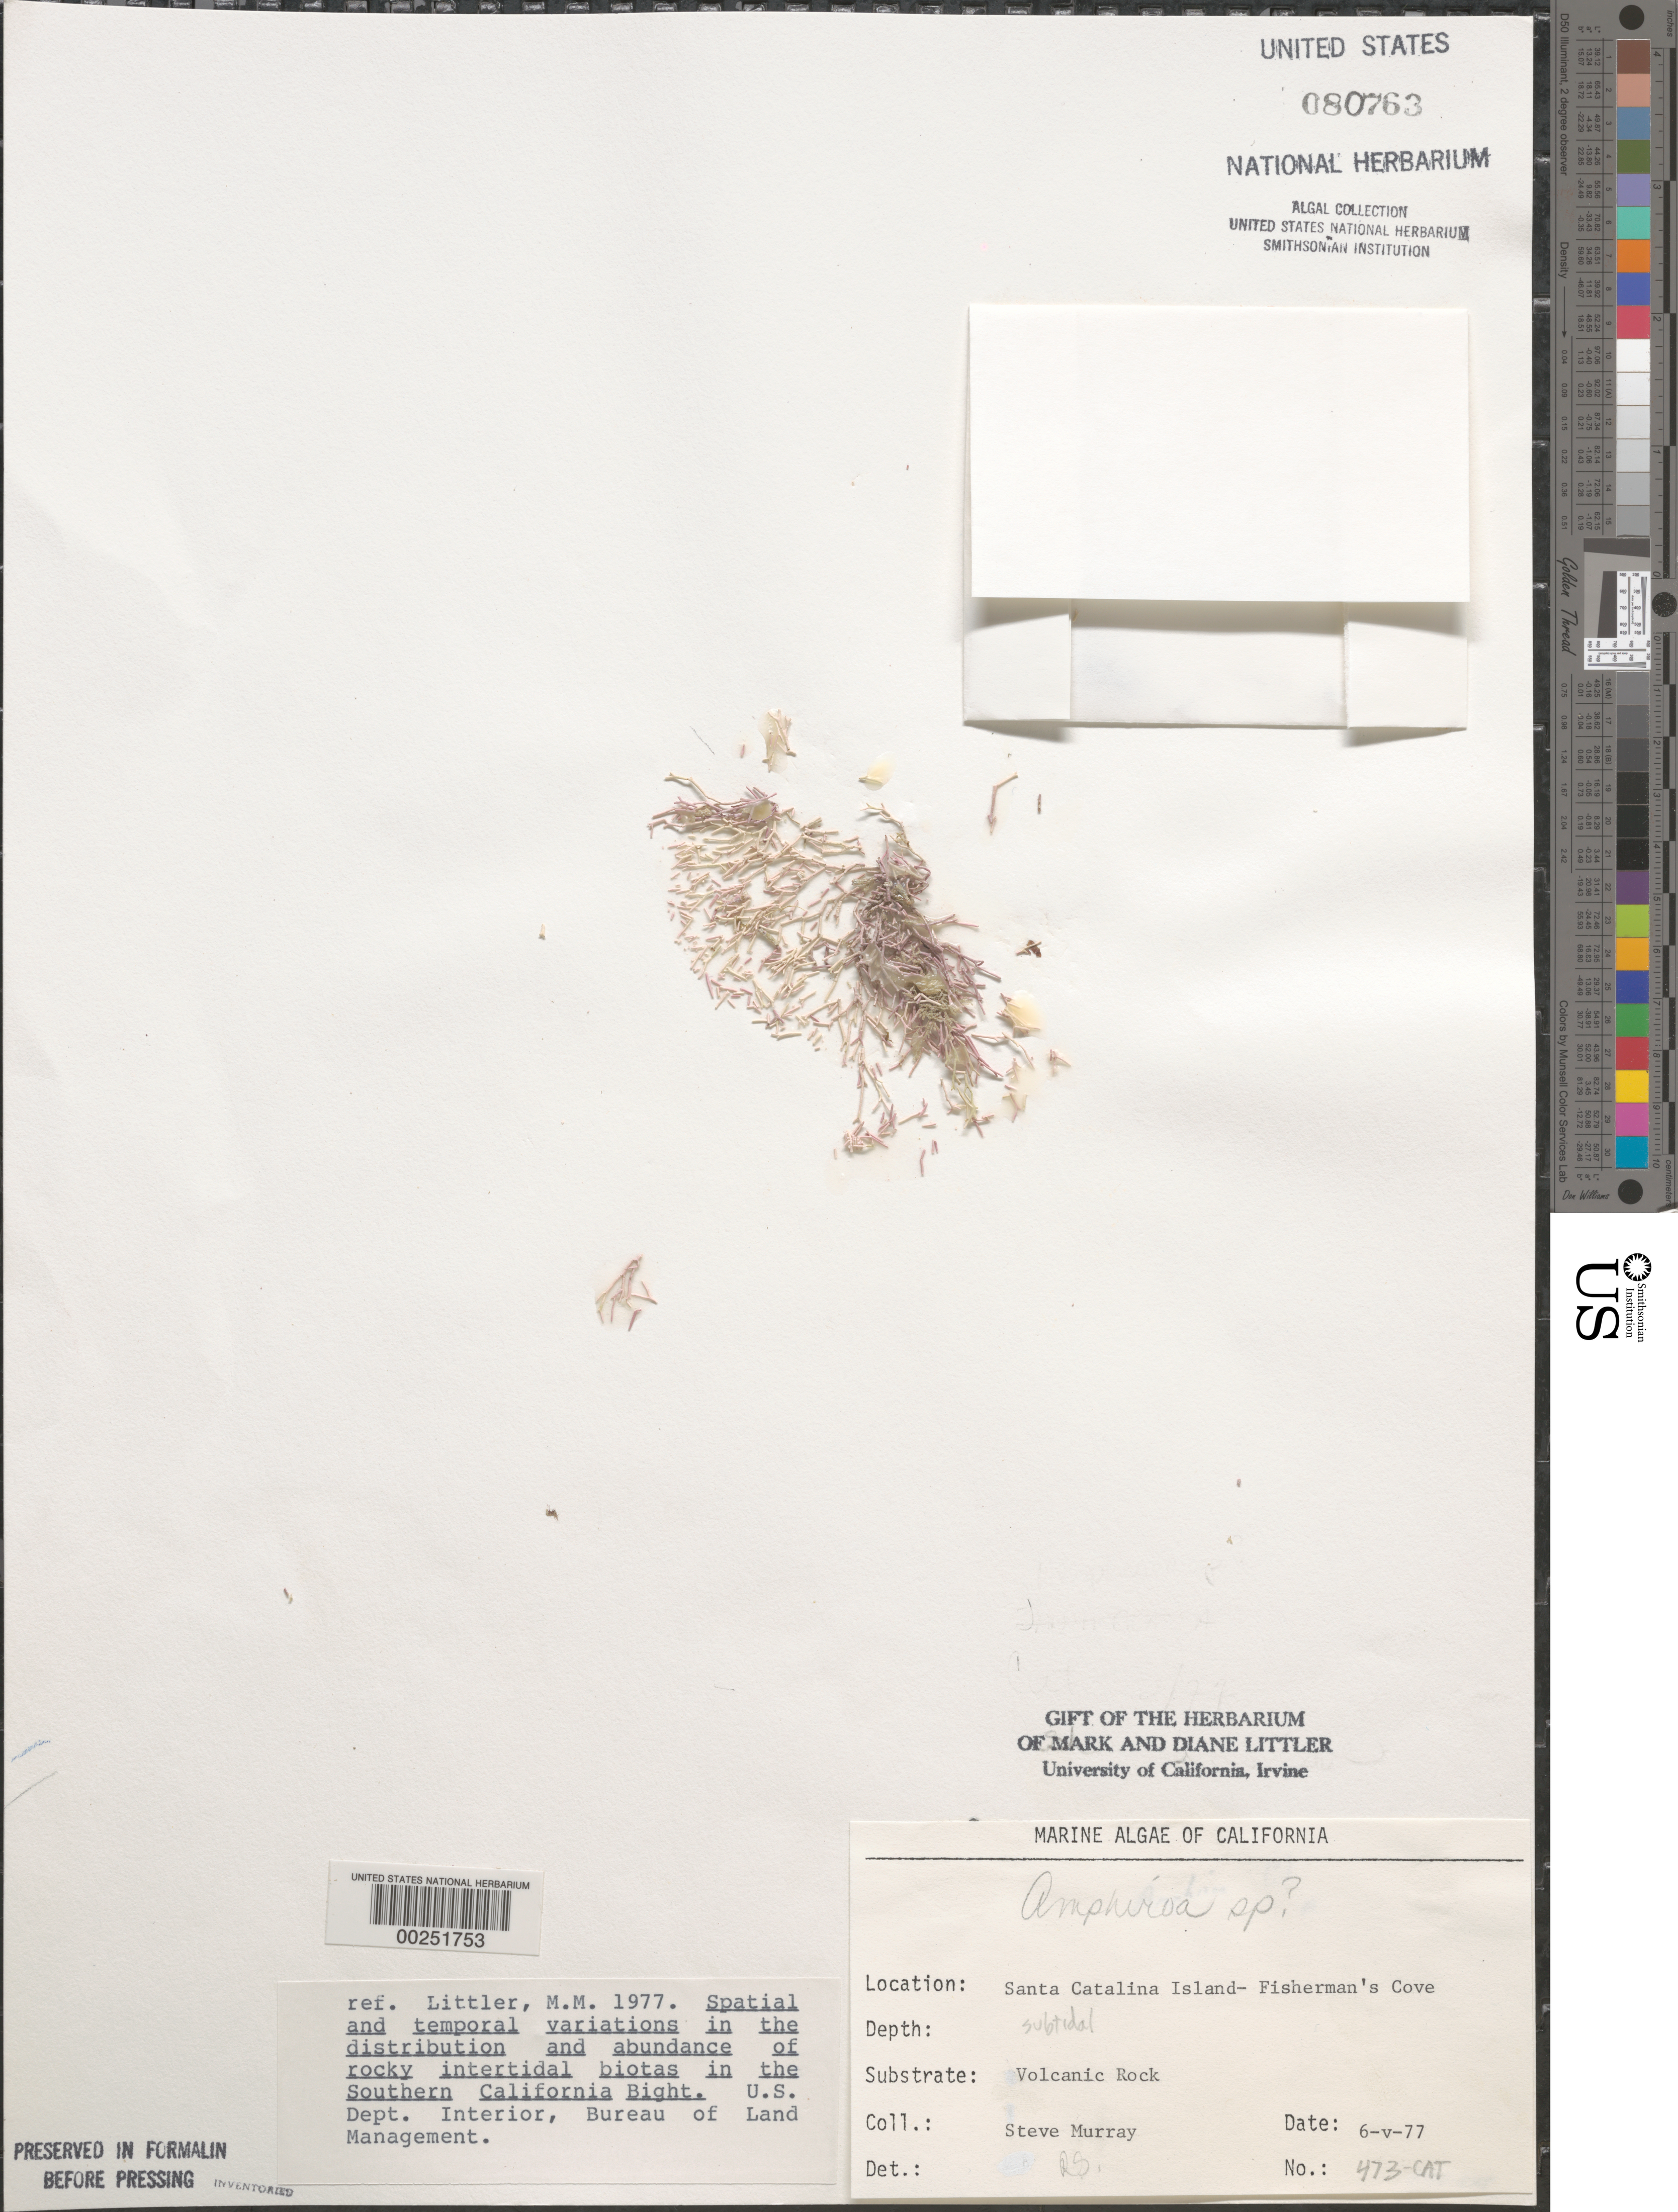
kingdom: Plantae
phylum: Rhodophyta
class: Florideophyceae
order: Corallinales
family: Lithophyllaceae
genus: Amphiroa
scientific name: Amphiroa sp.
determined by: Sims, Robert H.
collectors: S. N. Murray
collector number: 473-cat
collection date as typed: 06 May 1977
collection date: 1977-05-06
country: United States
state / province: California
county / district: Los Angeles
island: Santa Catalina Island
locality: Fishermen Cove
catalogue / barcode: US 80763